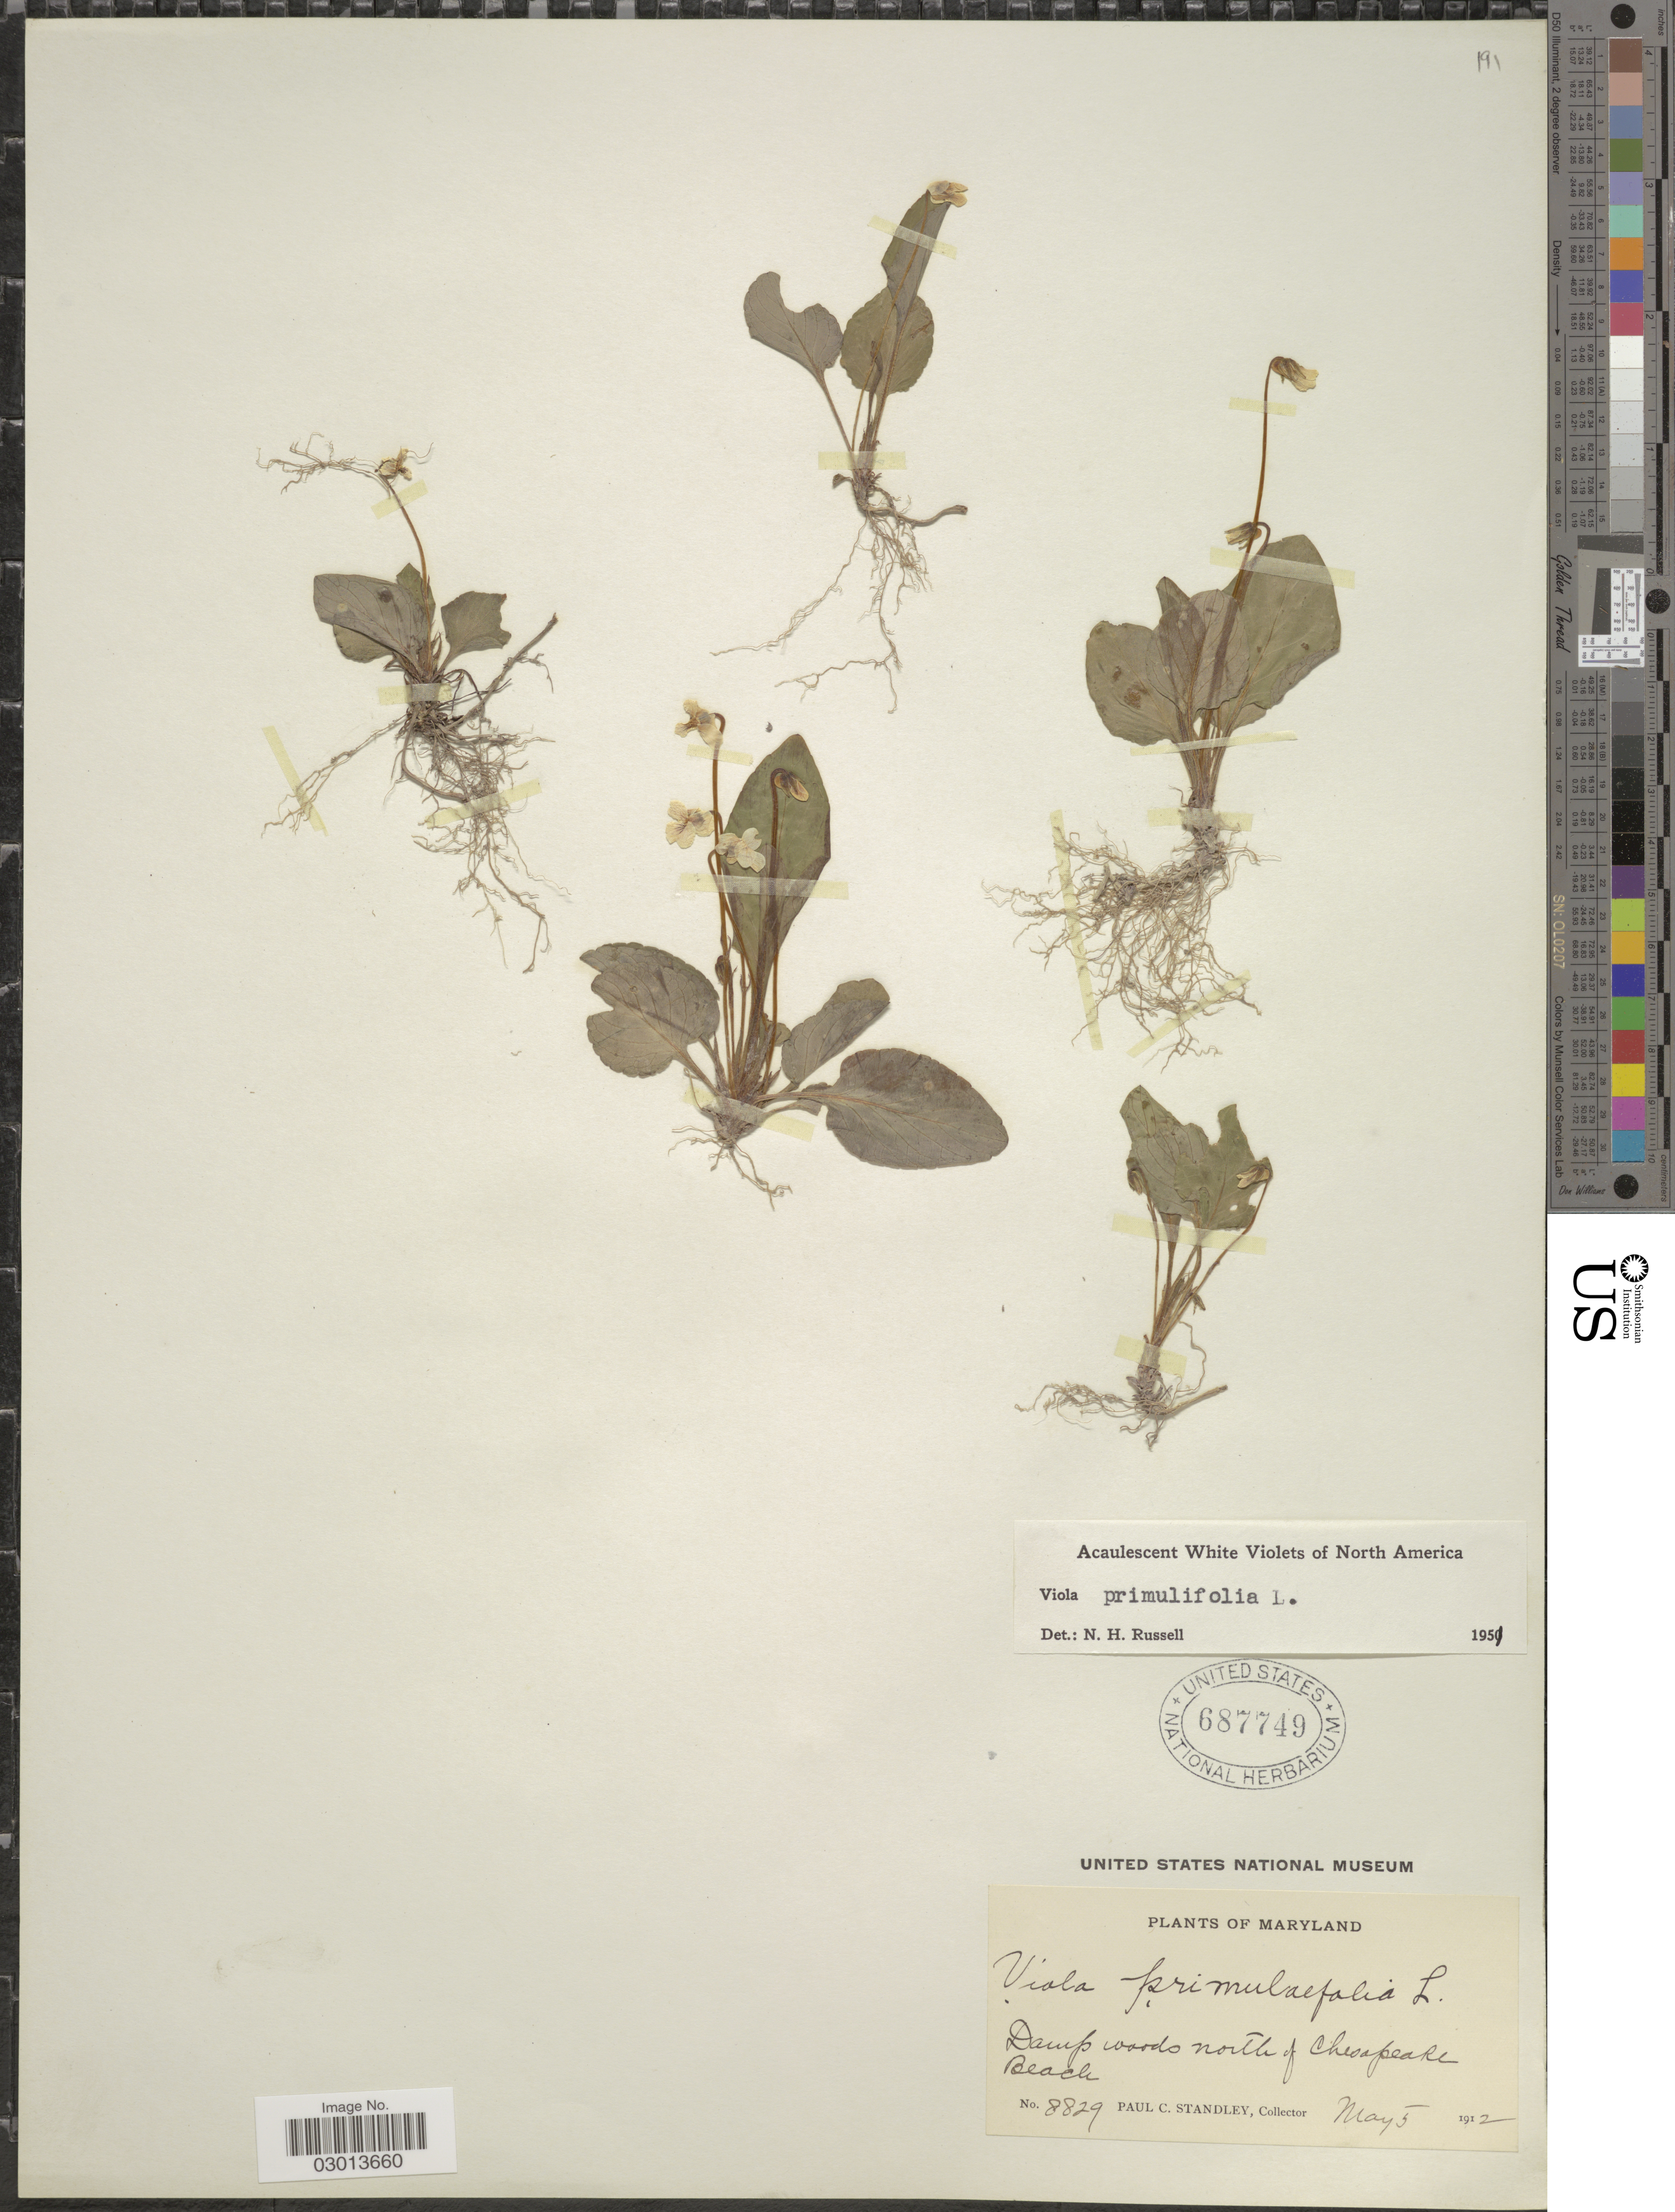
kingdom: Plantae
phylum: Tracheophyta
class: Magnoliopsida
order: Malpighiales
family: Violaceae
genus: Viola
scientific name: Viola primulifolia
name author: L.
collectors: P. C. Standley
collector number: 8829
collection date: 1912-05-05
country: United States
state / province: Maryland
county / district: Calvert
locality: North of Chesapeake Beach.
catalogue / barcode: US 687749